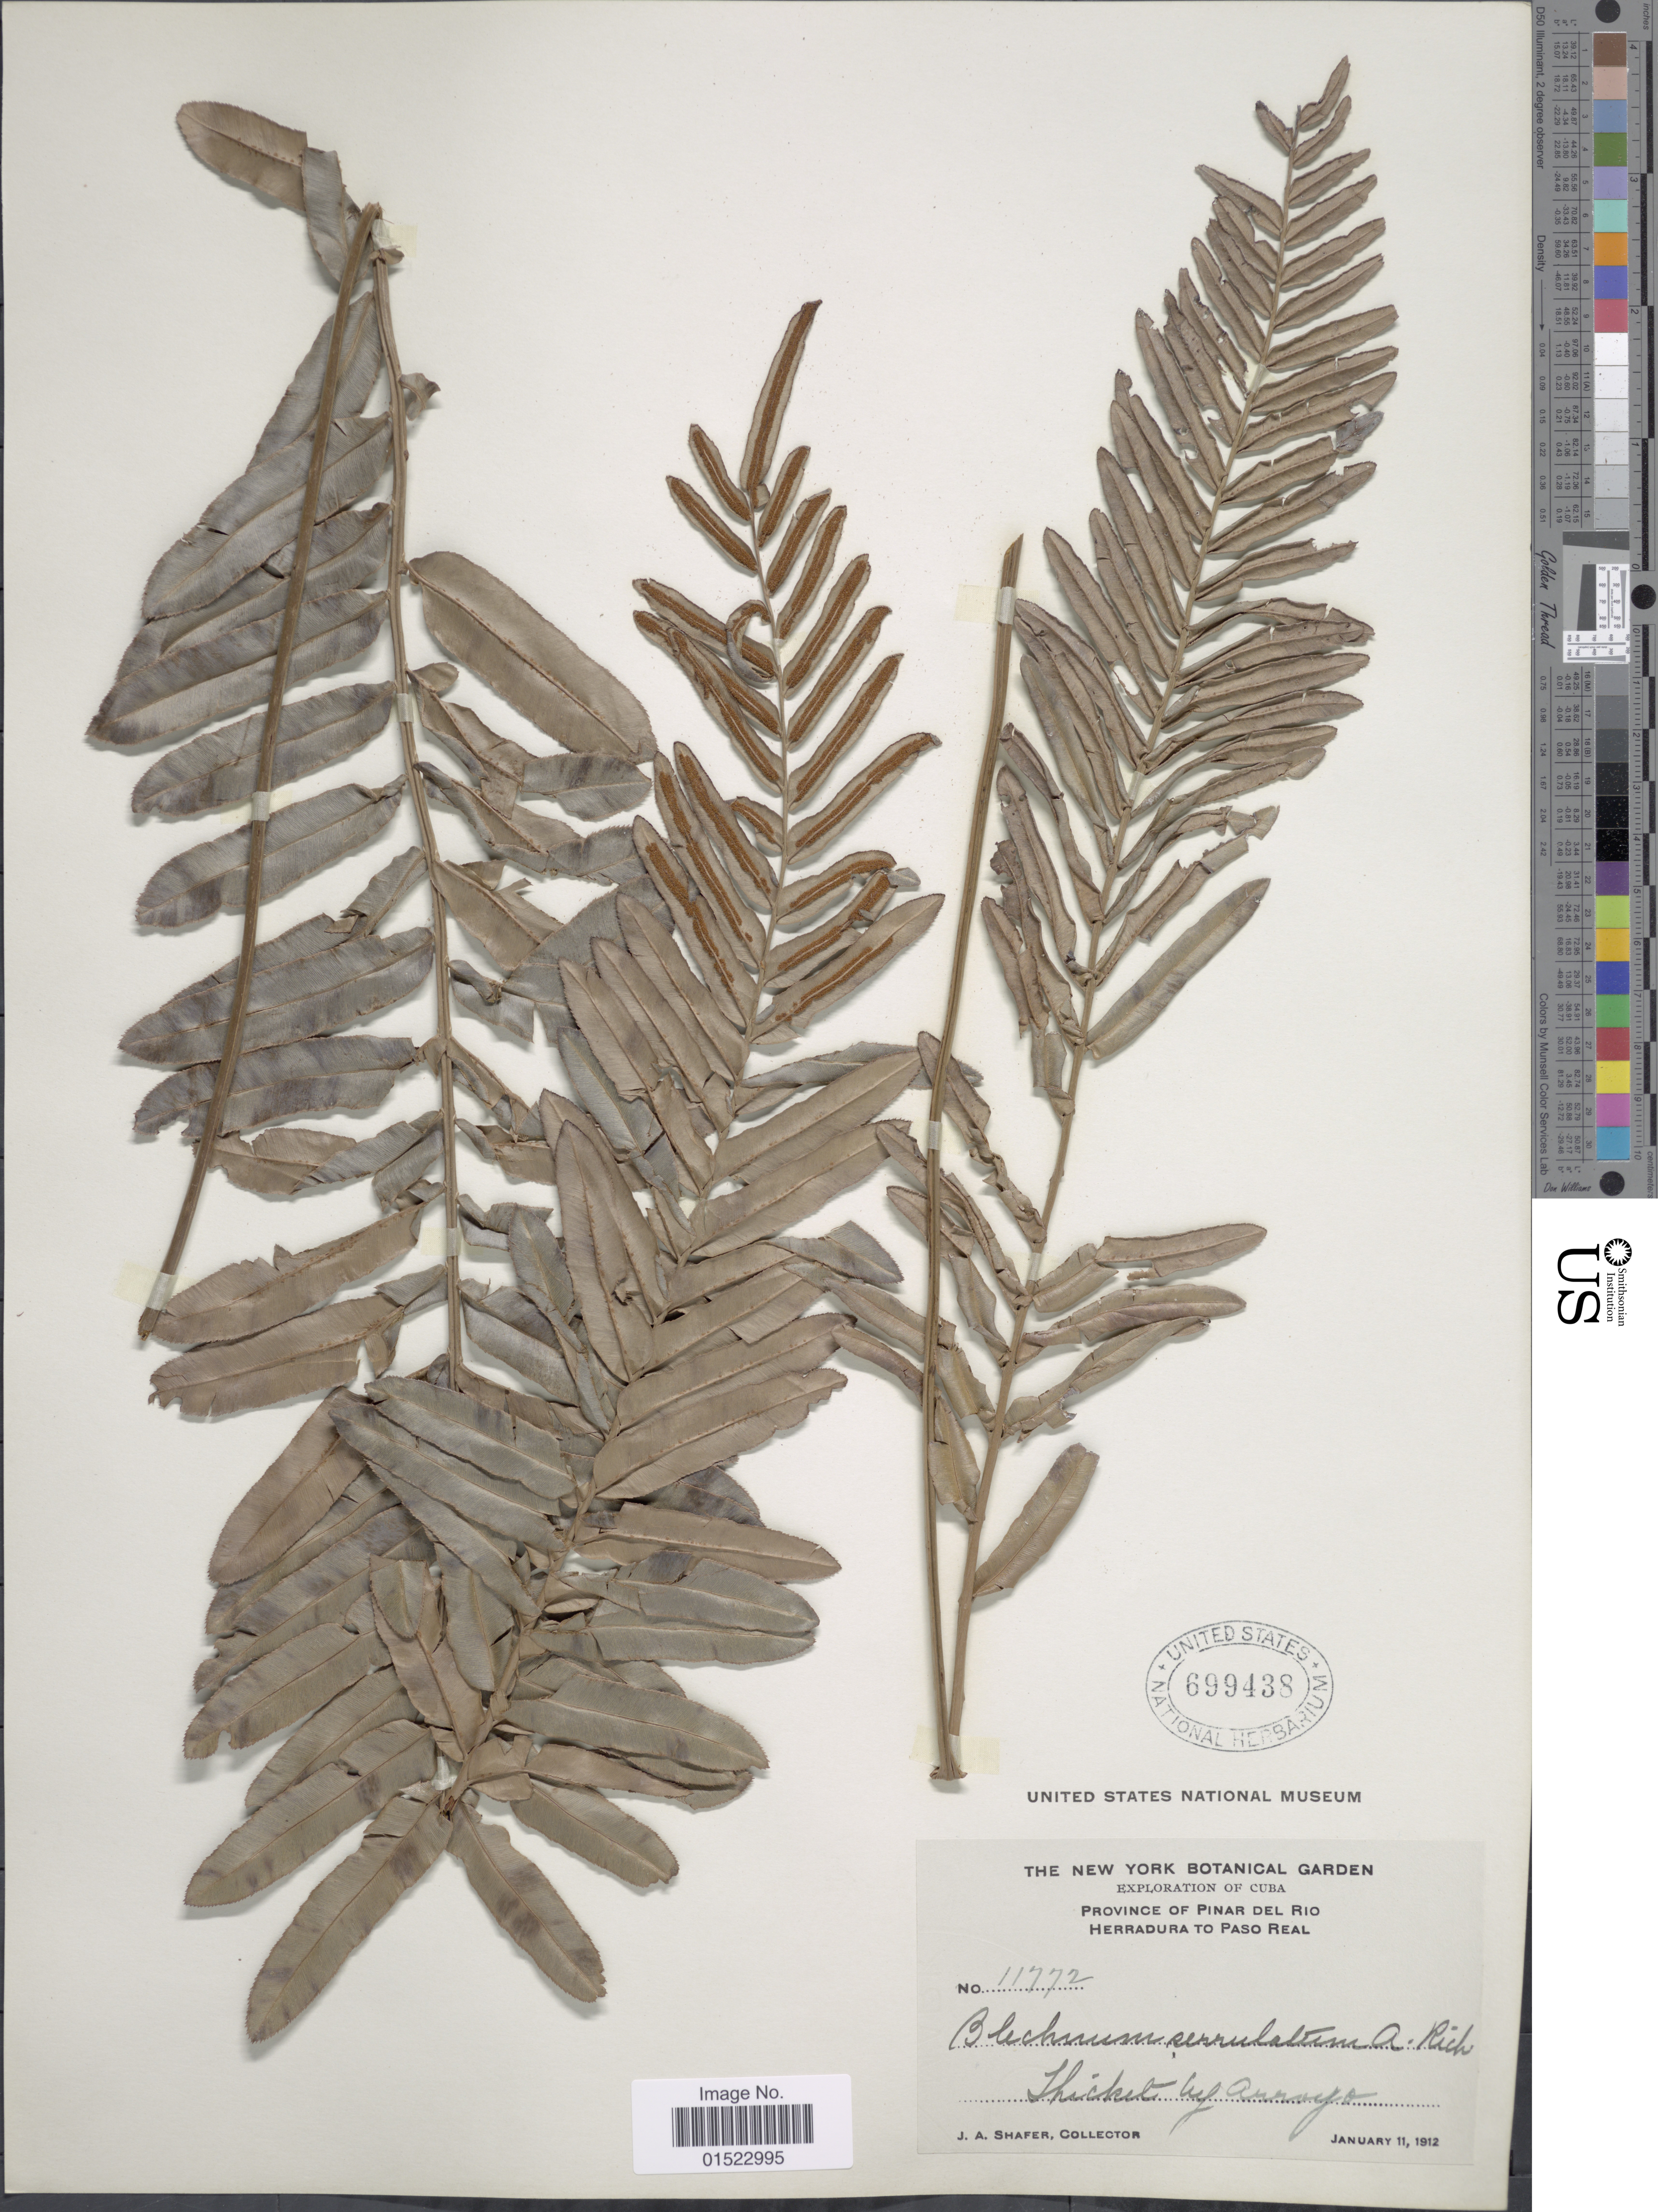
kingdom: Plantae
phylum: Tracheophyta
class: Polypodiopsida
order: Polypodiales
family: Blechnaceae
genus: Telmatoblechnum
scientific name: Telmatoblechnum serrulatum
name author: (Rich.) Perrie et al.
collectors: J. A. Shafer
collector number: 11772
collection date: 1912-01-11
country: Cuba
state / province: Pinar del Río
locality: Exploration of Cuba, Herradura to Paso Real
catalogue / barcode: US 699438